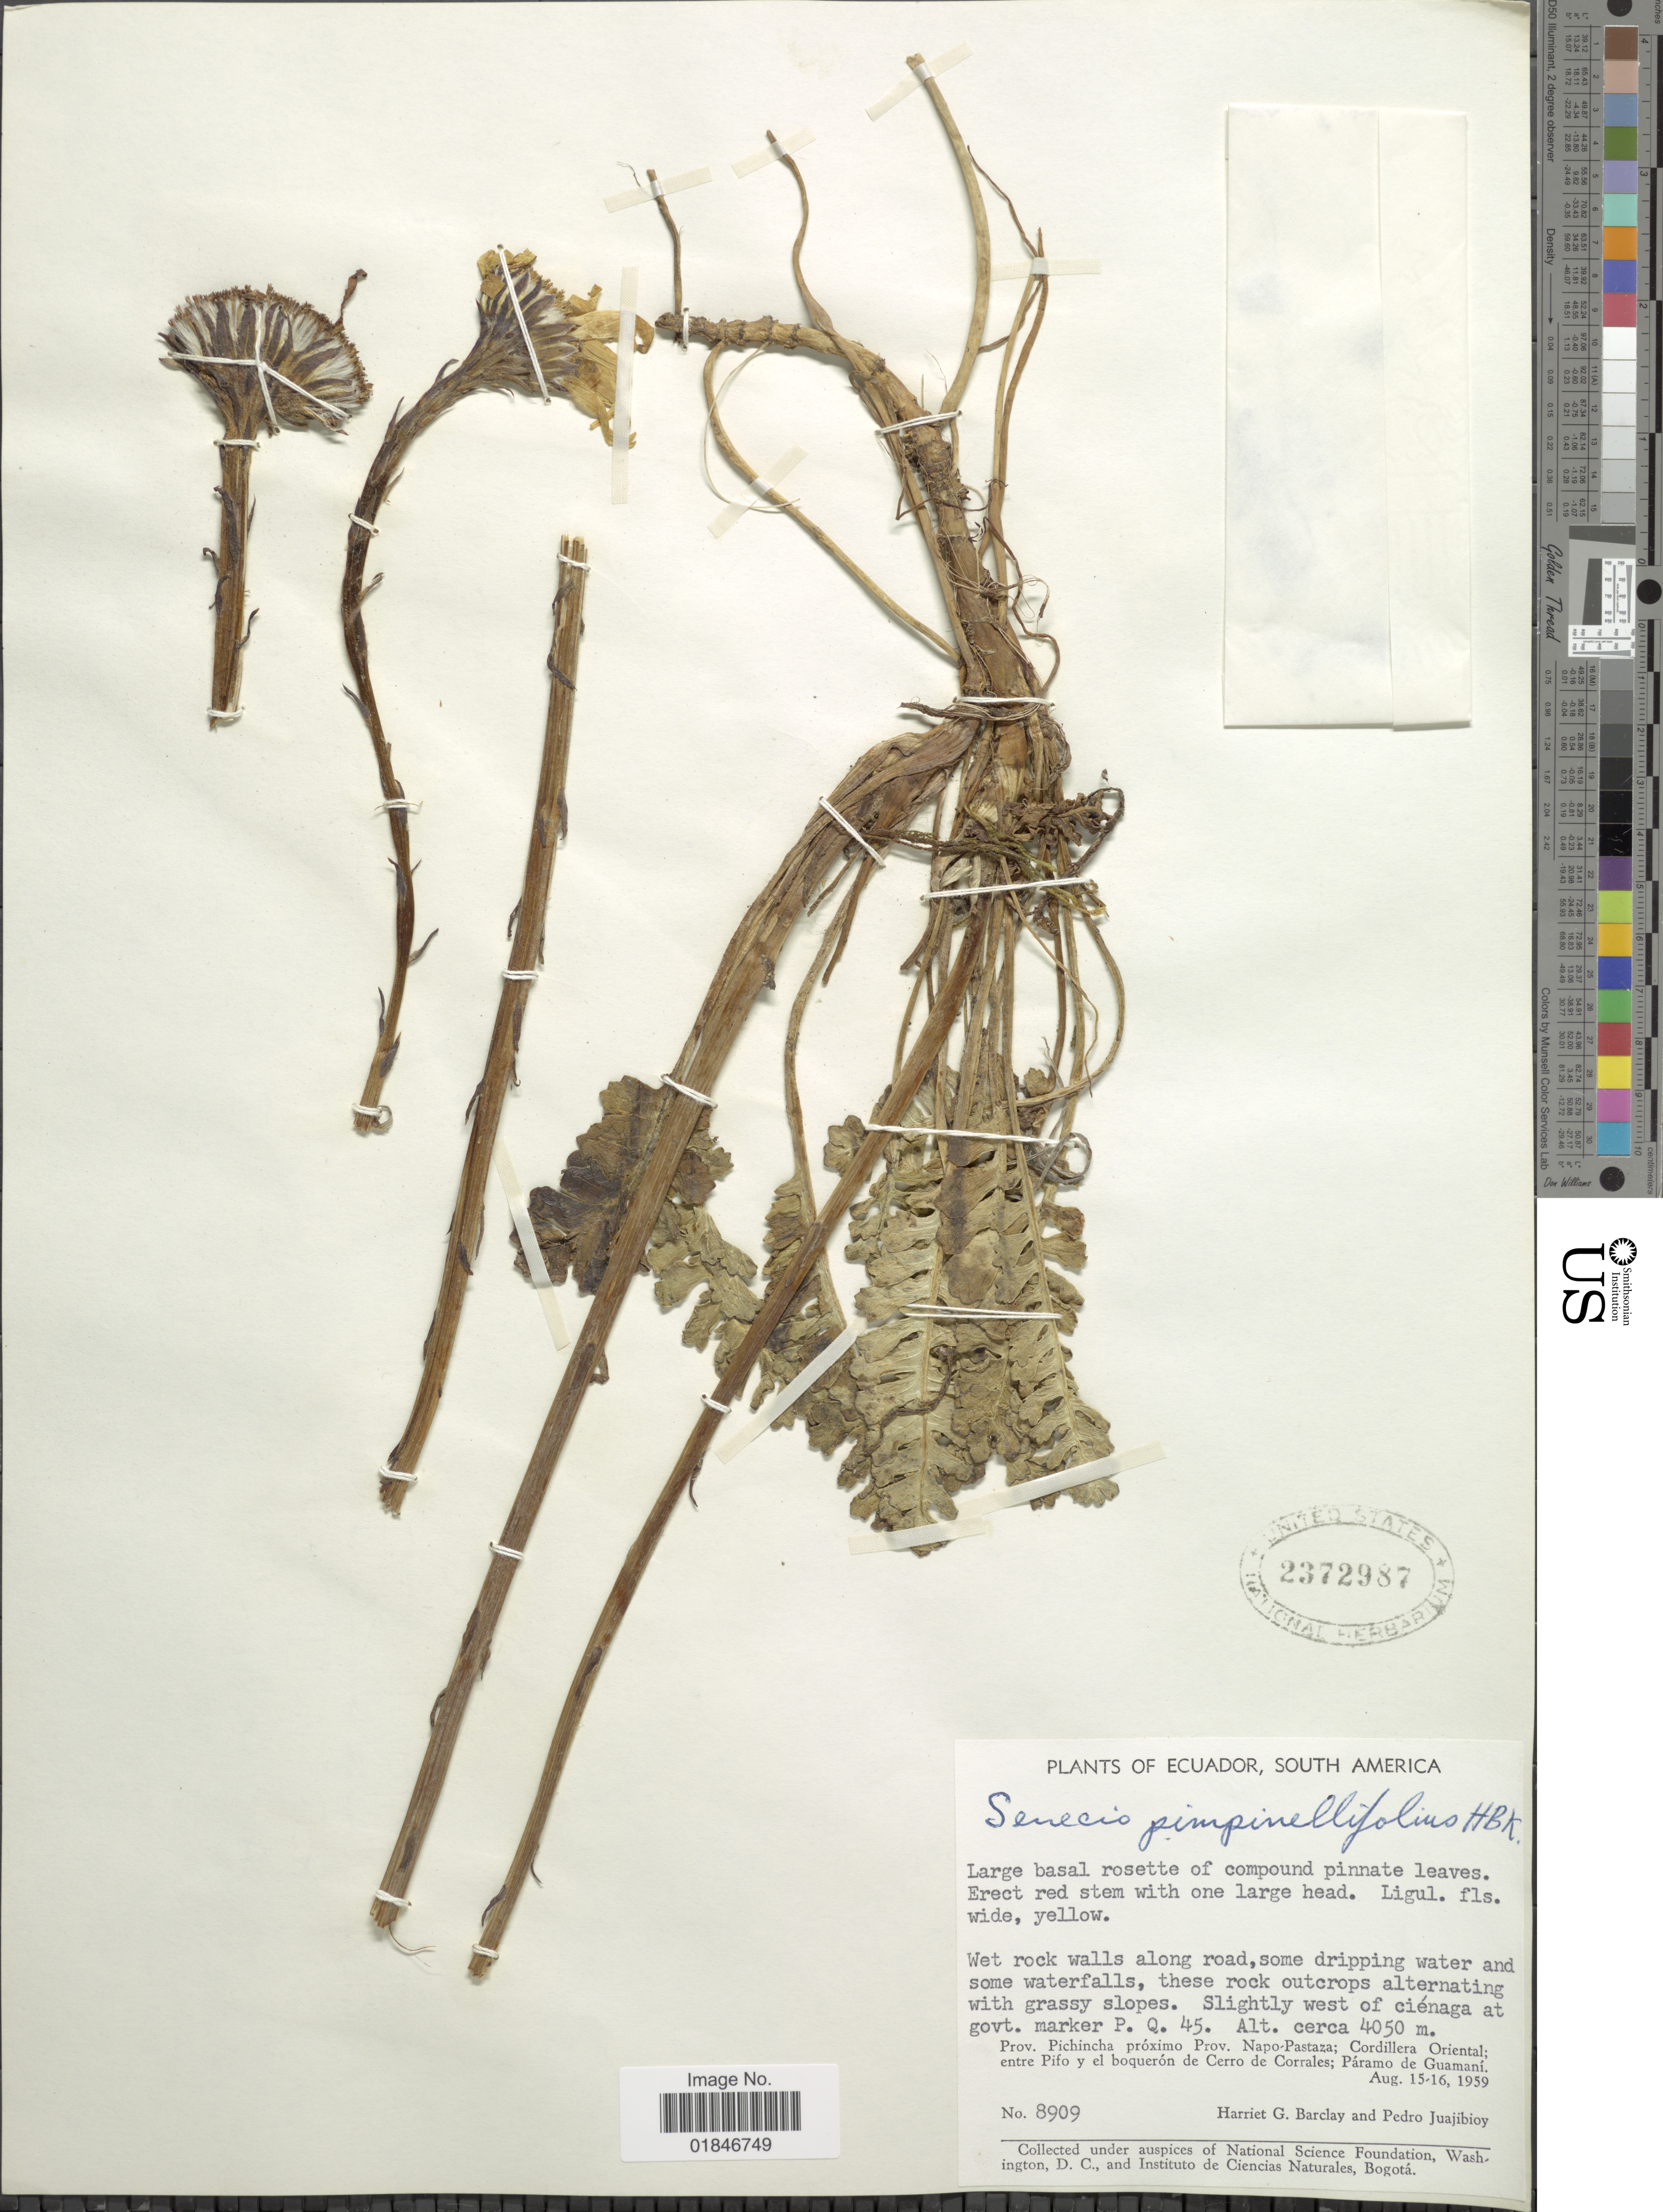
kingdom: Plantae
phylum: Tracheophyta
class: Magnoliopsida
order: Asterales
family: Asteraceae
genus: Dorobaea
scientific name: Dorobaea pimpinellifolia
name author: (Kunth) B. Nord.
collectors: H. G. Barclay & P. Juajibioy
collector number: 8909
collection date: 1959-08-15/1959-08-16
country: Ecuador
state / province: Pichincha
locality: Slightly west of cienaga at govt. marker P. Q. 45. Prov. Pichincha proximo Prov. Napo-Pastaza; Cordillera Oriental; entre Pifo y el boqueron de Cerro de Corrales; Paramo de Guamani.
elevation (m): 4050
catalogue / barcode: US 2372987